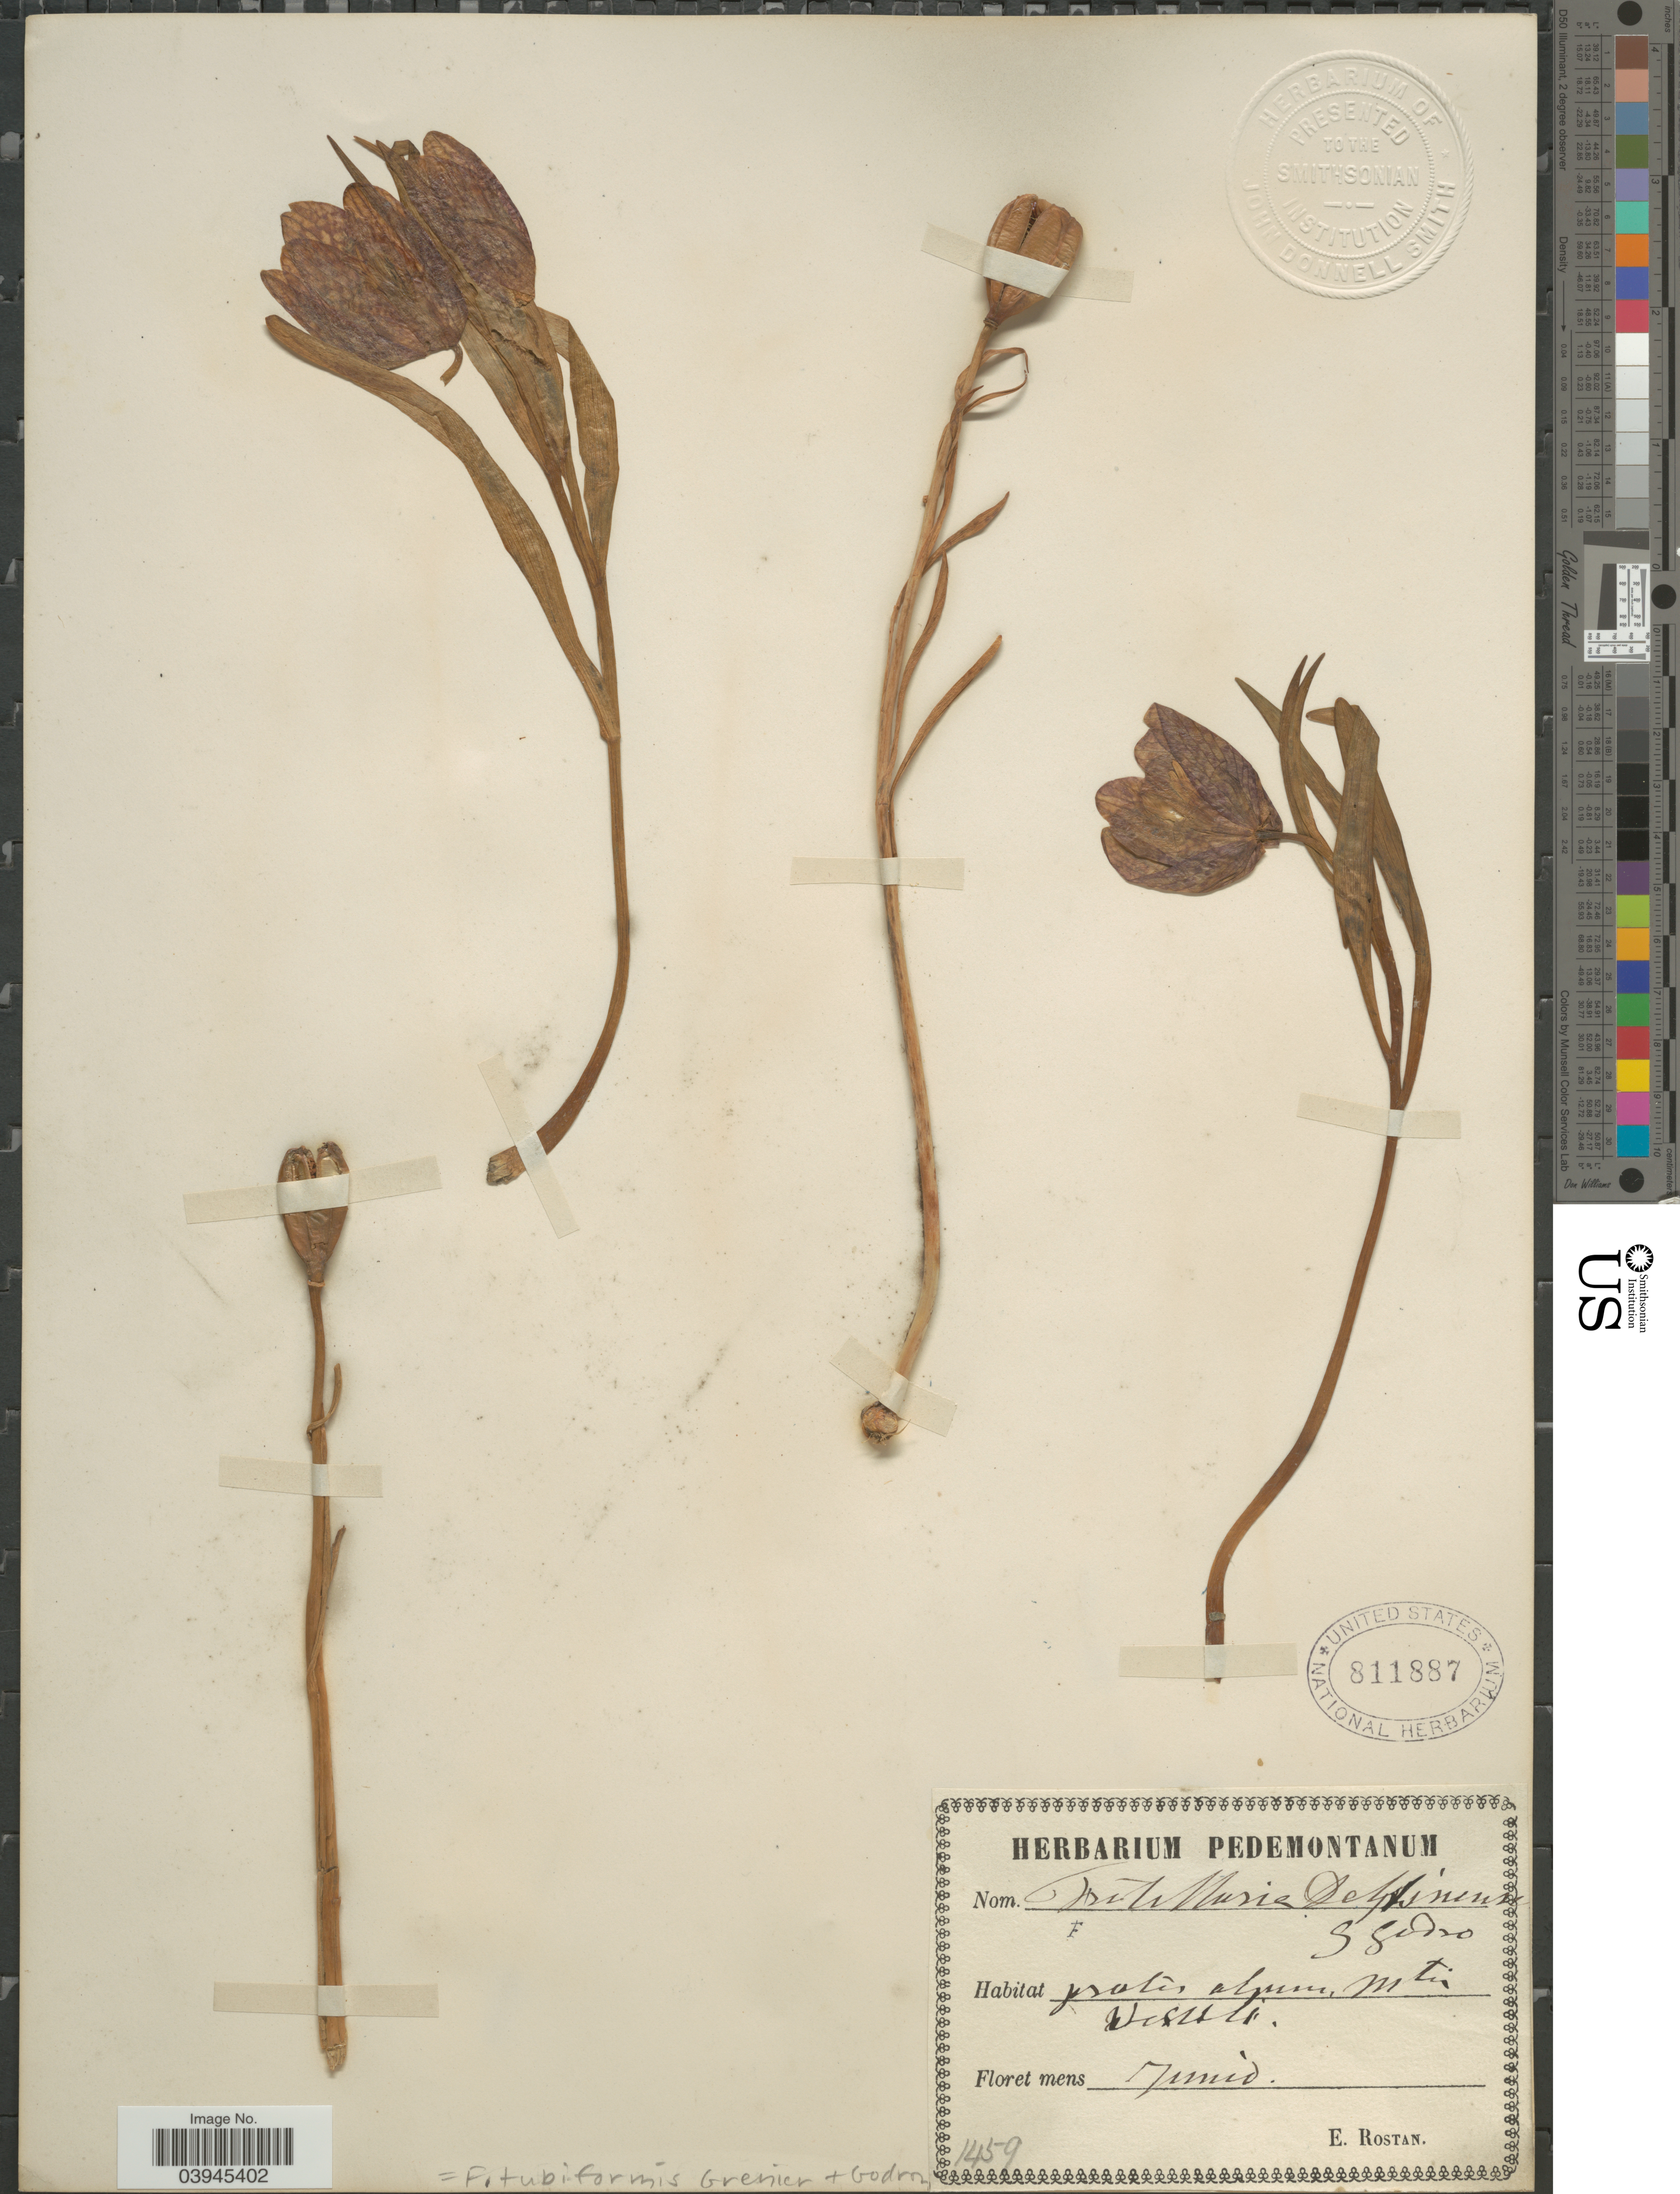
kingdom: Plantae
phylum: Tracheophyta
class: Liliopsida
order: Liliales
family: Liliaceae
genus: Fritillaria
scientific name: Fritillaria tubiformis var. moggridgei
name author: (Boiss. & Reut. ex Planch.) Rouy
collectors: E. Rostan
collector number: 1459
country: Italy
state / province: Piedmont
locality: Pratis alpinis mtn Vesulo. [interpreted]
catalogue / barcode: US 811877